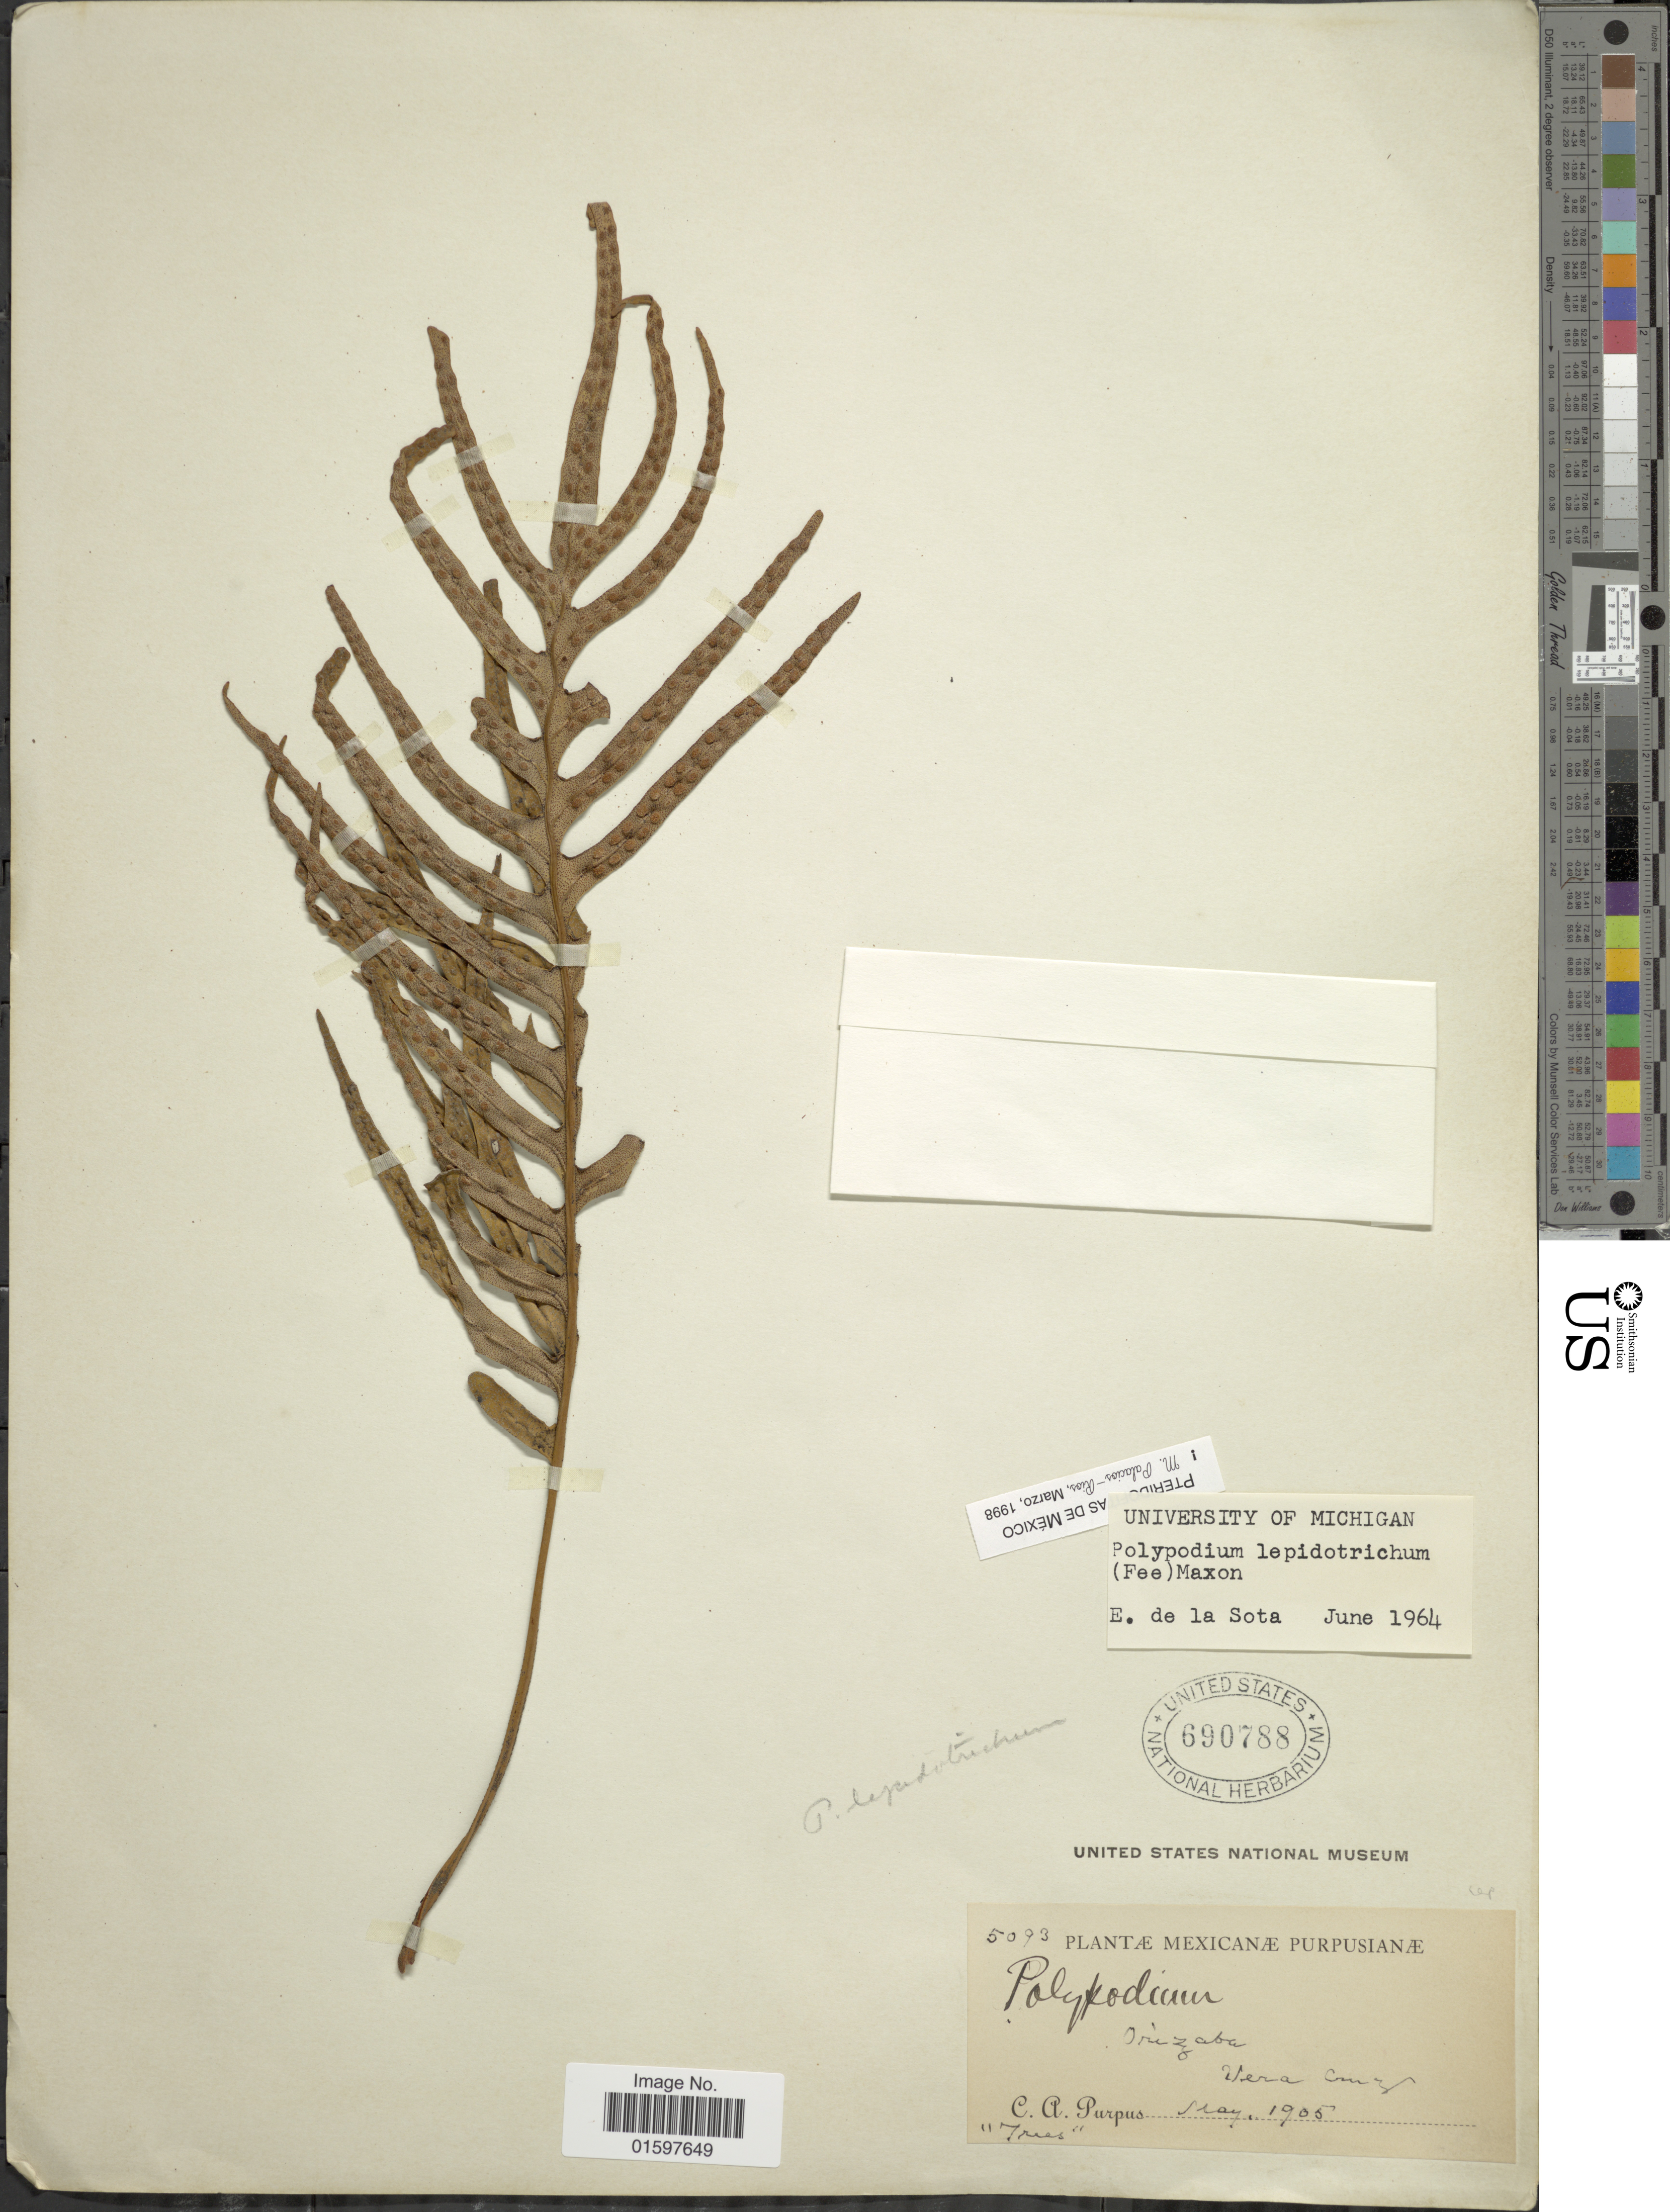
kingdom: Plantae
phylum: Tracheophyta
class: Polypodiopsida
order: Polypodiales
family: Polypodiaceae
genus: Pleopeltis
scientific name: Pleopeltis lepidotricha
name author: (Fée) A.R. Sm. & Tejero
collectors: C. A. Purpus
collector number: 5093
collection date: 1905-05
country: Mexico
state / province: Veracruz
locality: Orizaba, Vera Cruz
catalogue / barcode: US 690788